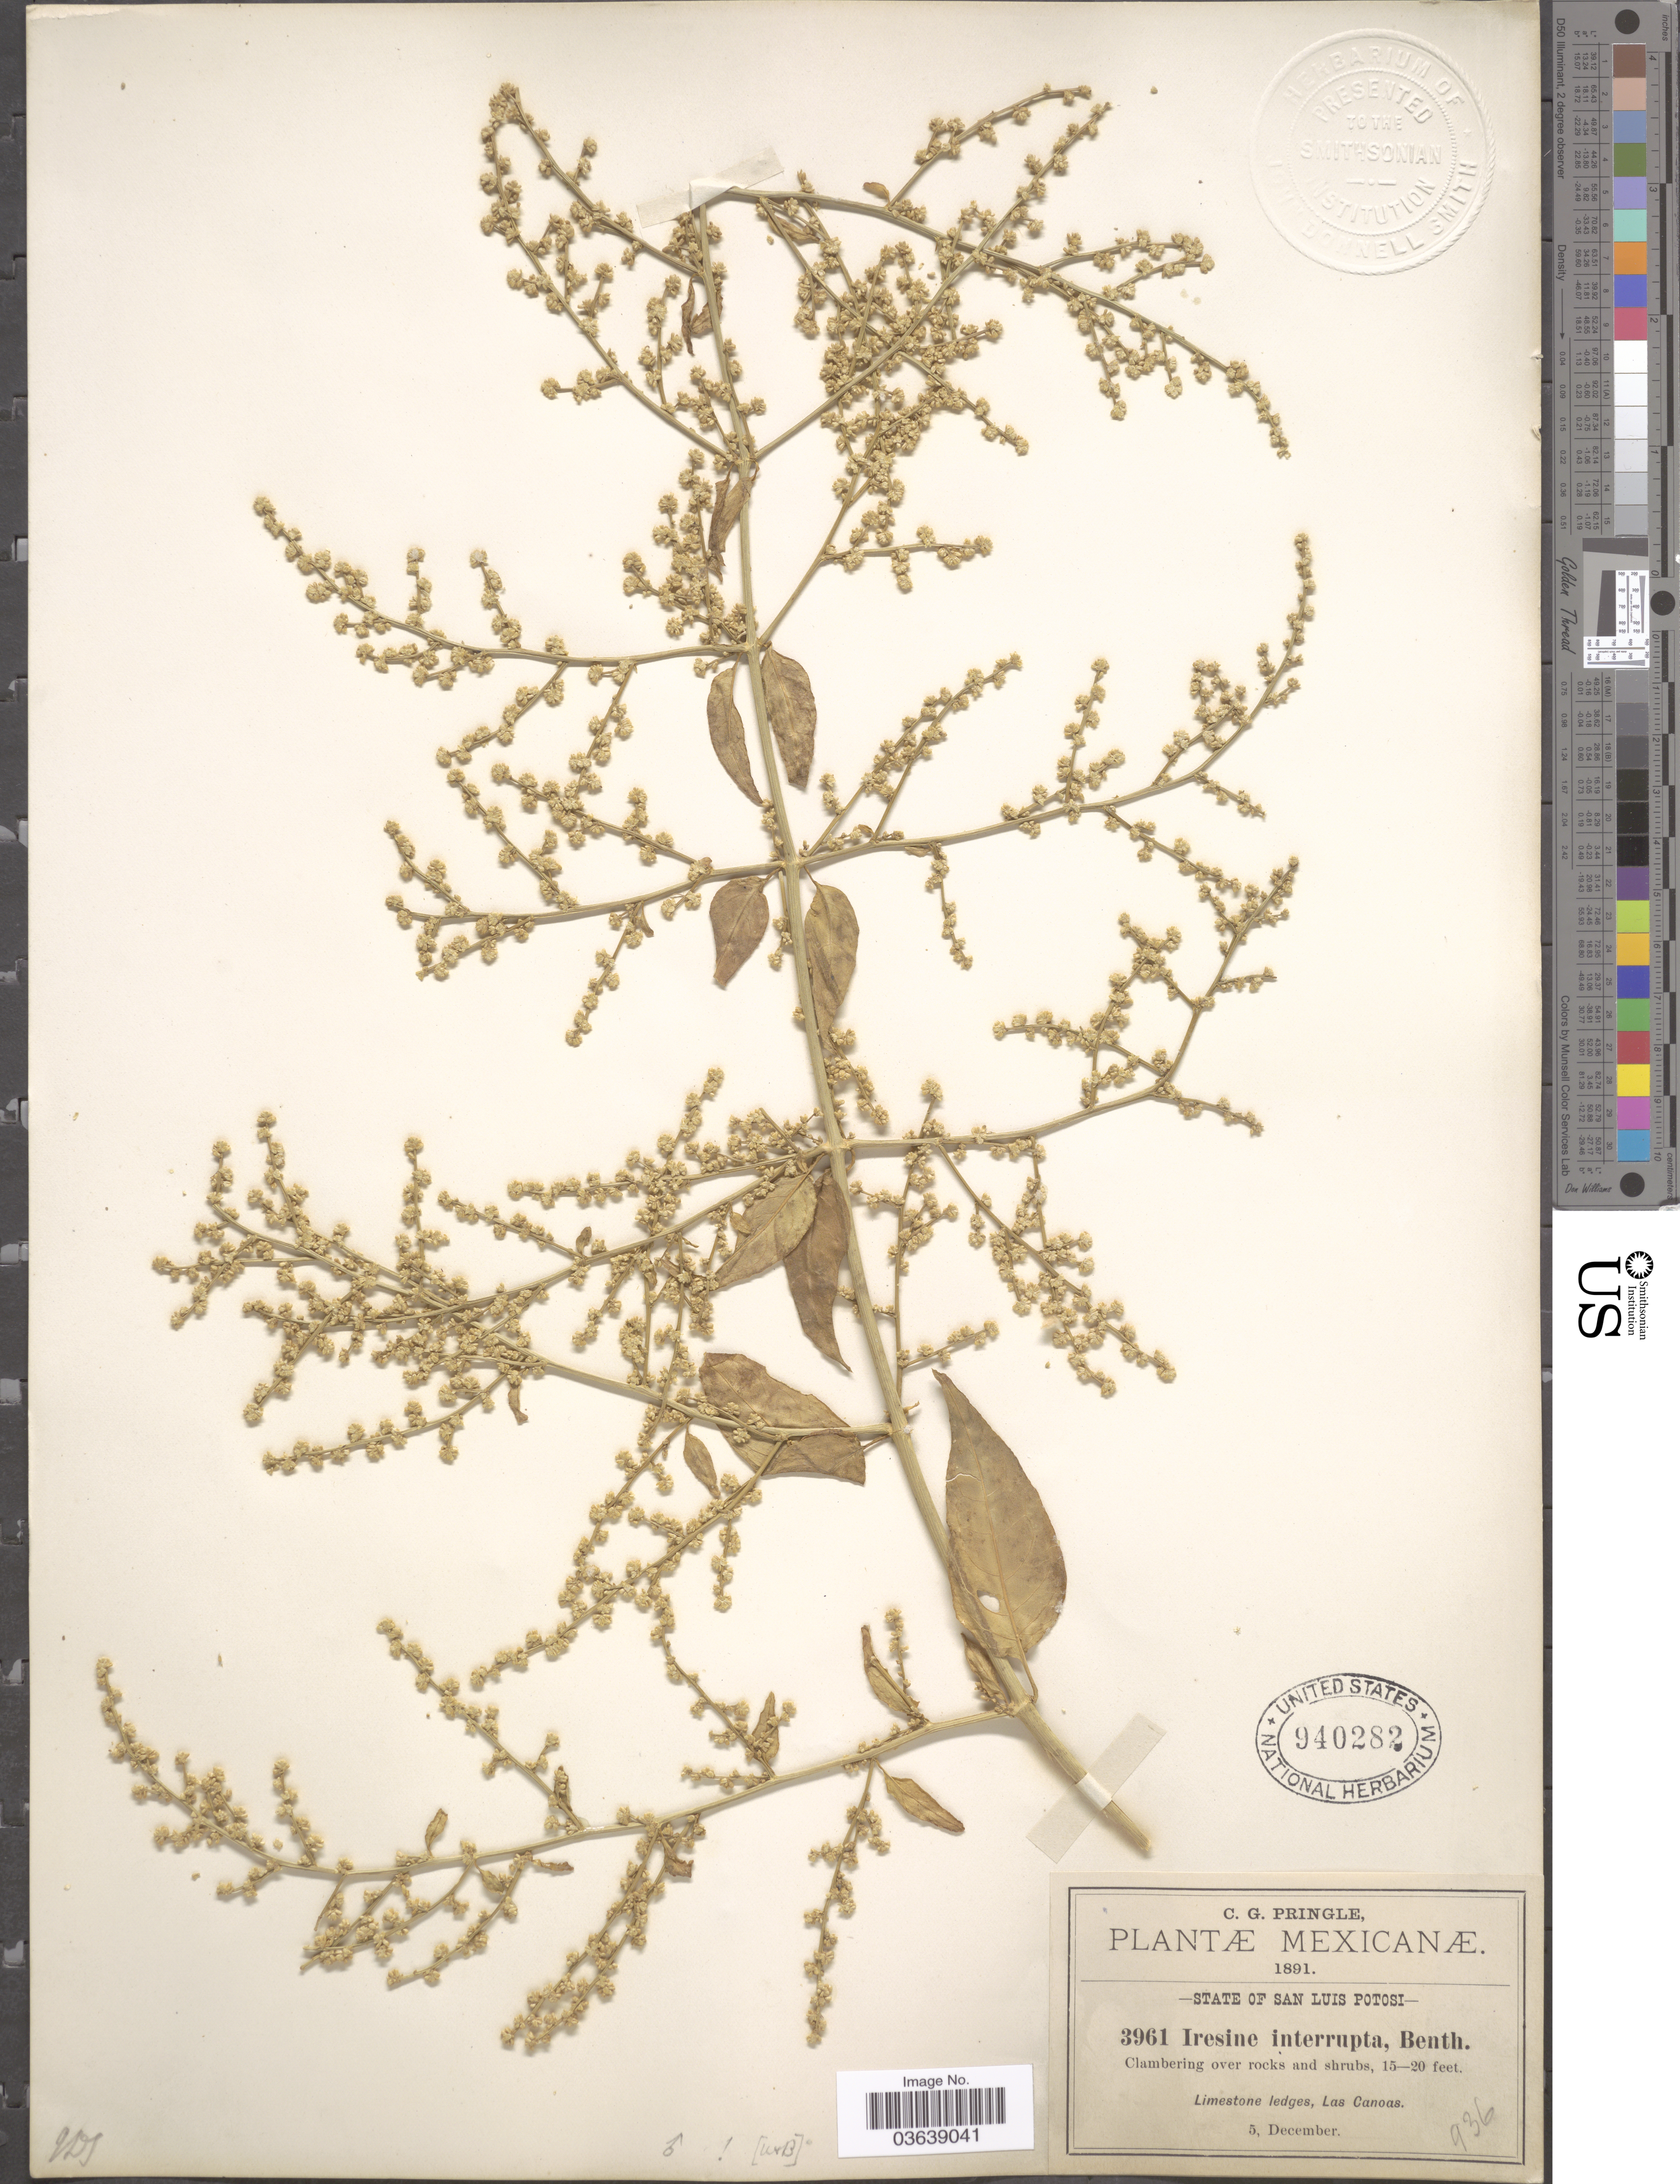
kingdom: Plantae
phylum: Tracheophyta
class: Magnoliopsida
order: Caryophyllales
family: Amaranthaceae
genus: Iresine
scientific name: Iresine interrupta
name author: Benth.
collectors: C. G. Pringle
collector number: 3961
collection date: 1891-12-05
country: Mexico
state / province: San Luis Potosí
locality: Las Canoas.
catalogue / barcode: US 940282